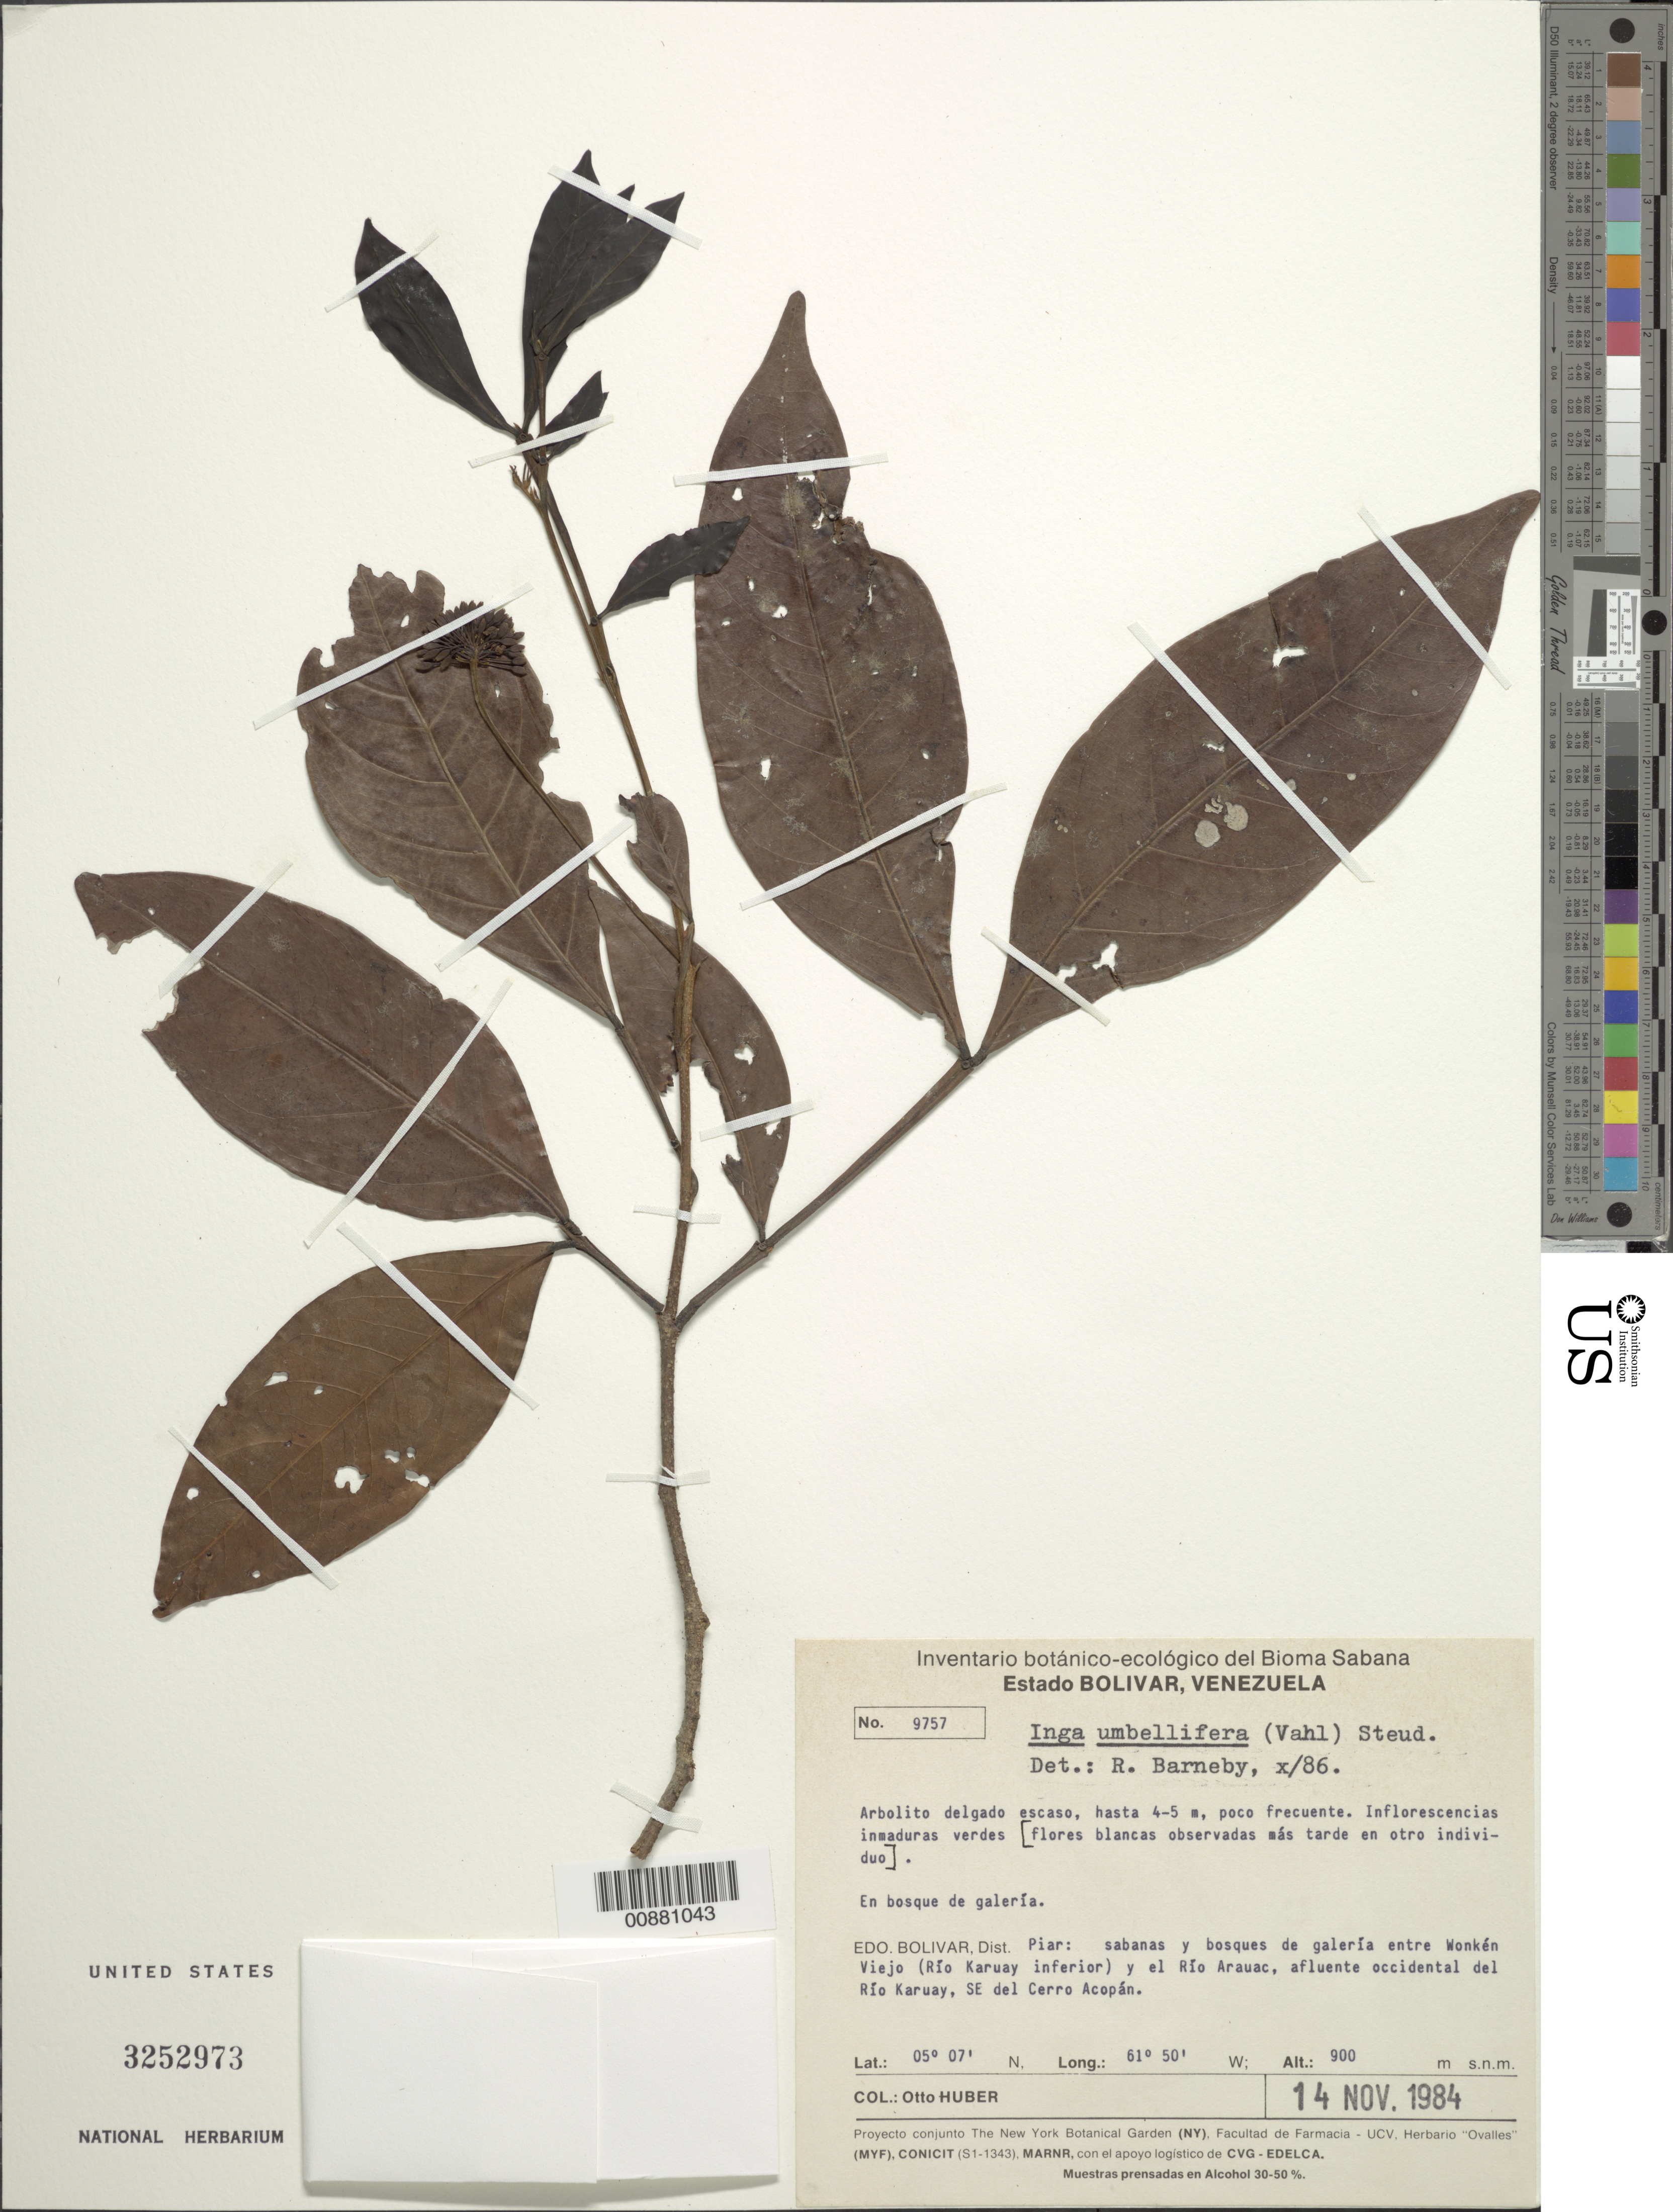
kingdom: Plantae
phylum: Tracheophyta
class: Magnoliopsida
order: Fabales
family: Fabaceae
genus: Inga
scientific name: Inga umbellifera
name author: (Vahl) Steud. ex DC.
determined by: Barneby, Rupert C., (NY)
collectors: O. Huber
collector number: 9757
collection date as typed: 14-Nov-84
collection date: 1984-11-14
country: Venezuela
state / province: Bolívar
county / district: Piar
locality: Wonken Veijo (Río Karuay inferíor) to Río Arauac, flowing west from Río Karuay, SE of Cerro Acopán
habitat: Sabanas y bosques de galeria; en bosque de galeria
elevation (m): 900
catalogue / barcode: US 3252973